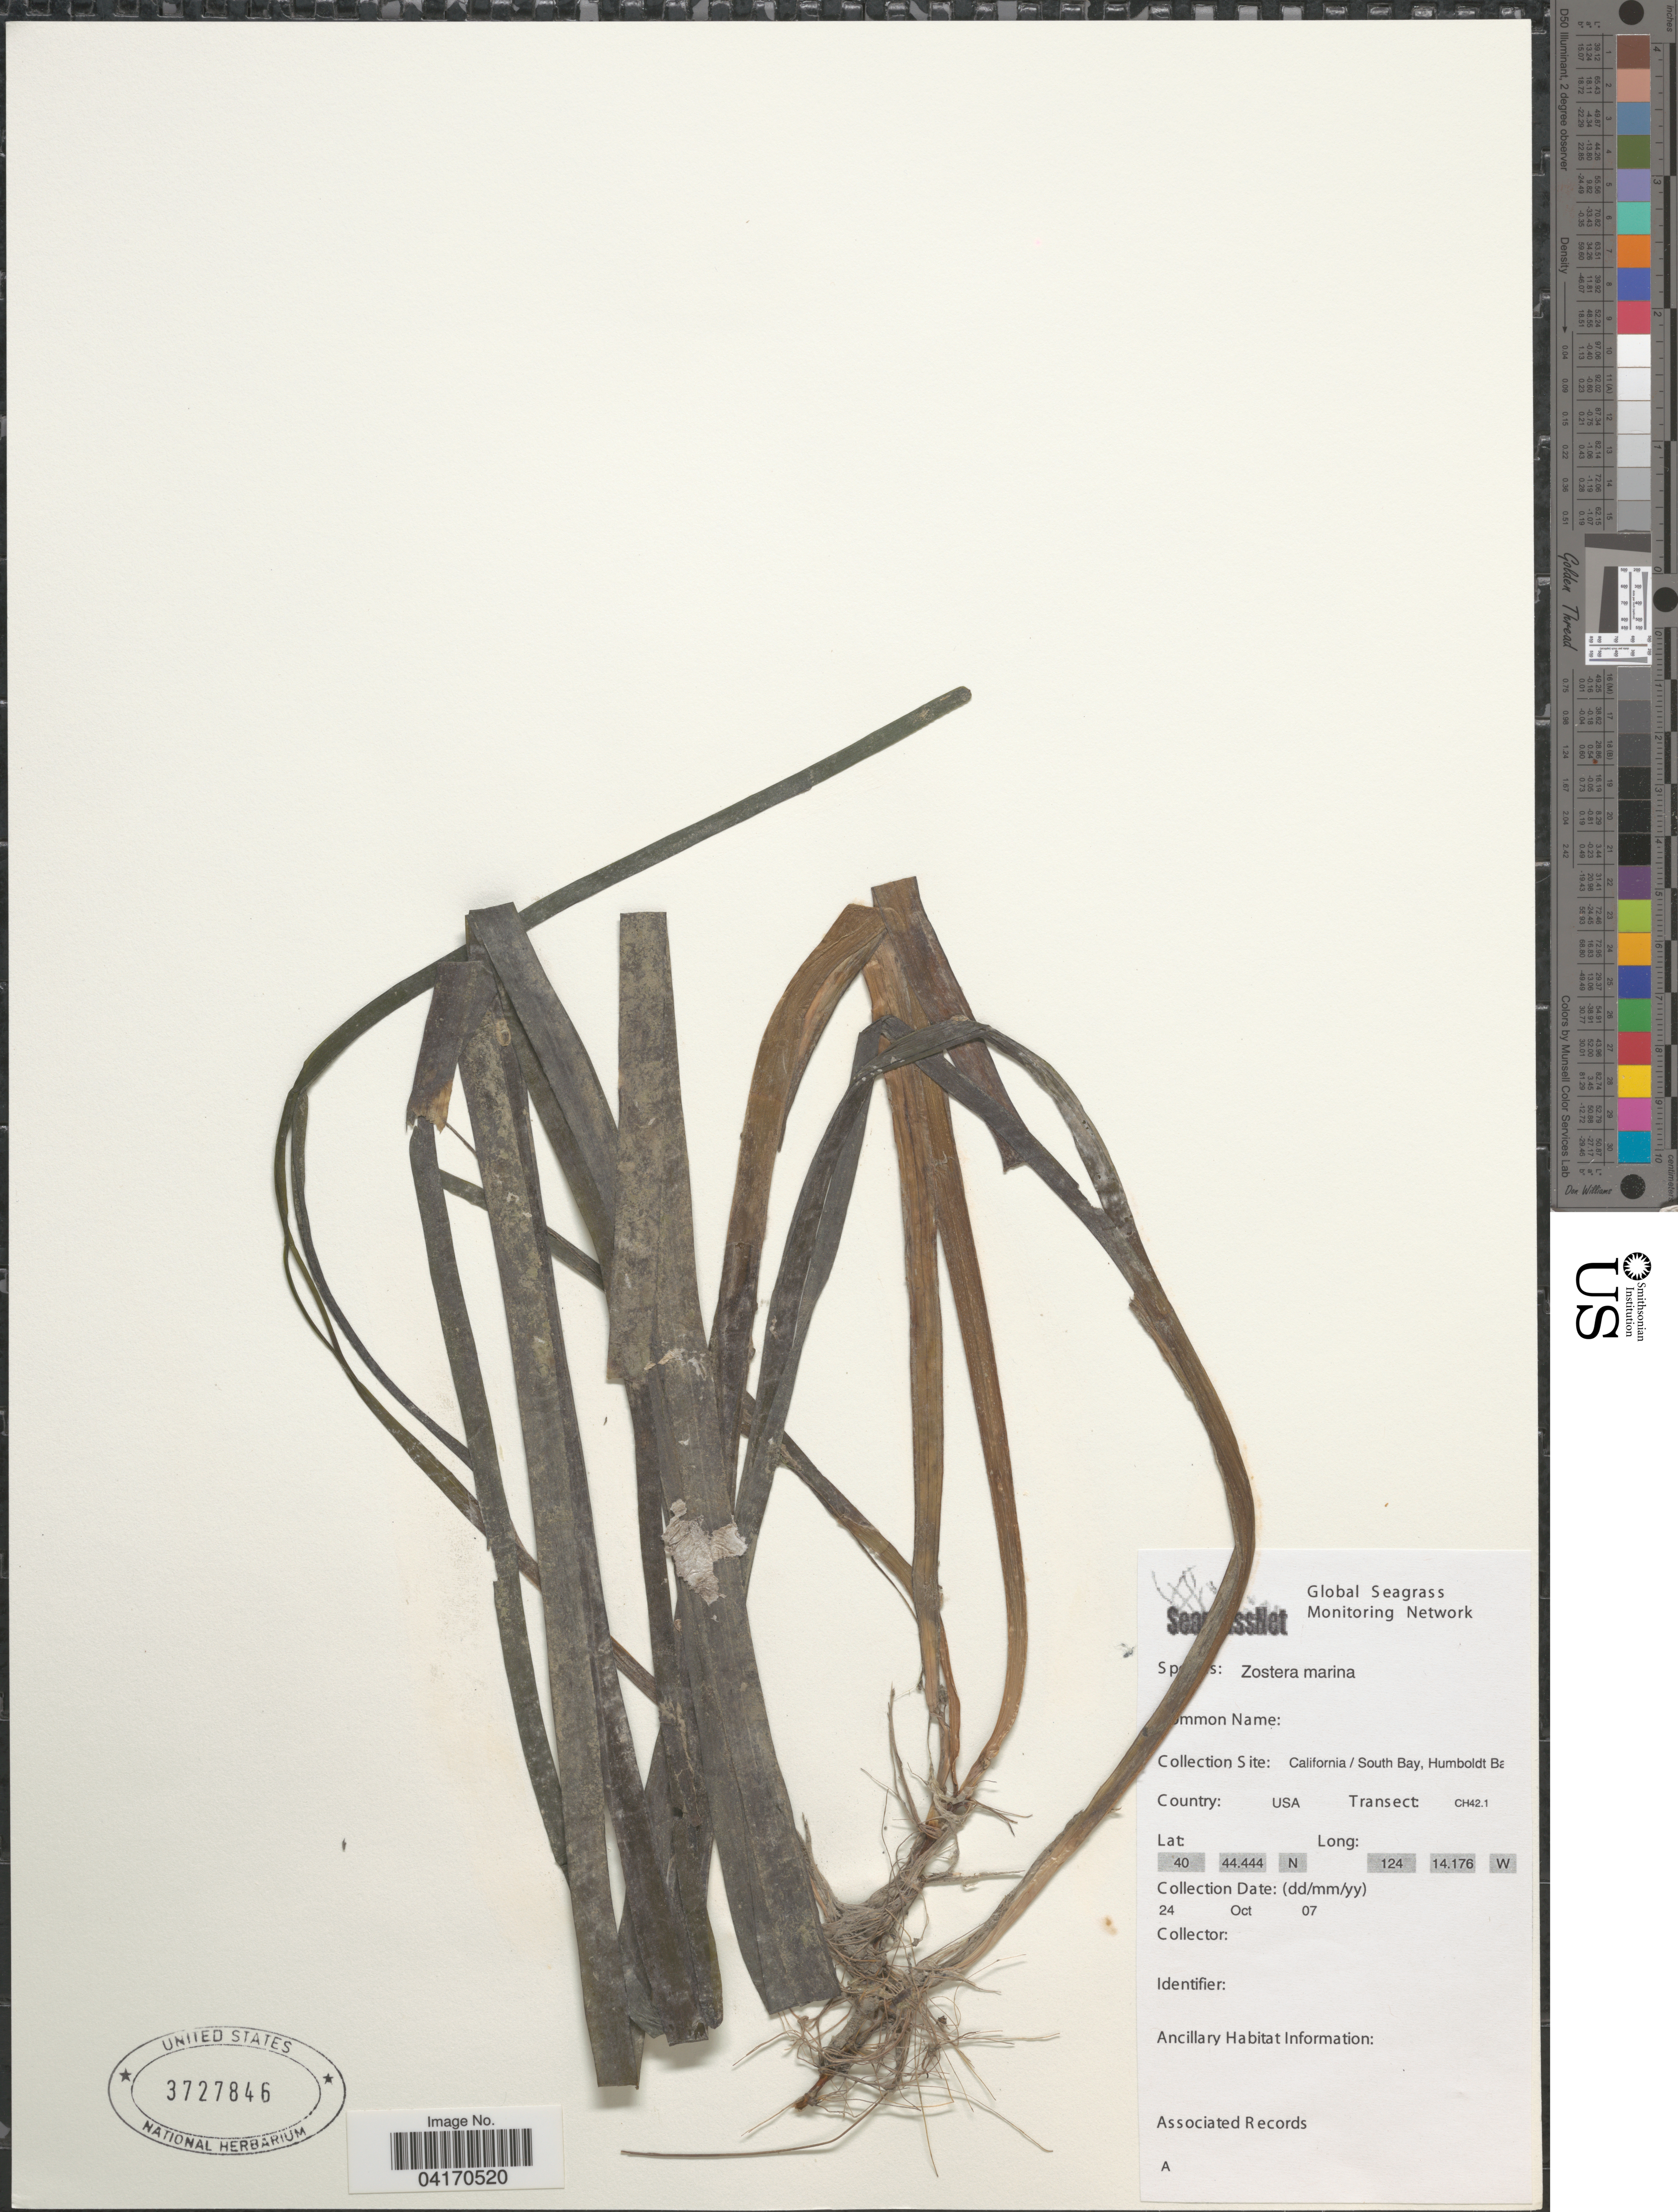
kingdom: Plantae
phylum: Tracheophyta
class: Liliopsida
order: Alismatales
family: Zosteraceae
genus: Zostera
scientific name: Zostera marina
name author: L.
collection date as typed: Transcribed d/m/y: 24/10/7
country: United States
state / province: California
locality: Collection Site: California / South Bay, Humboldt Ba. Transect: CH42.1.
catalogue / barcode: US 3727846